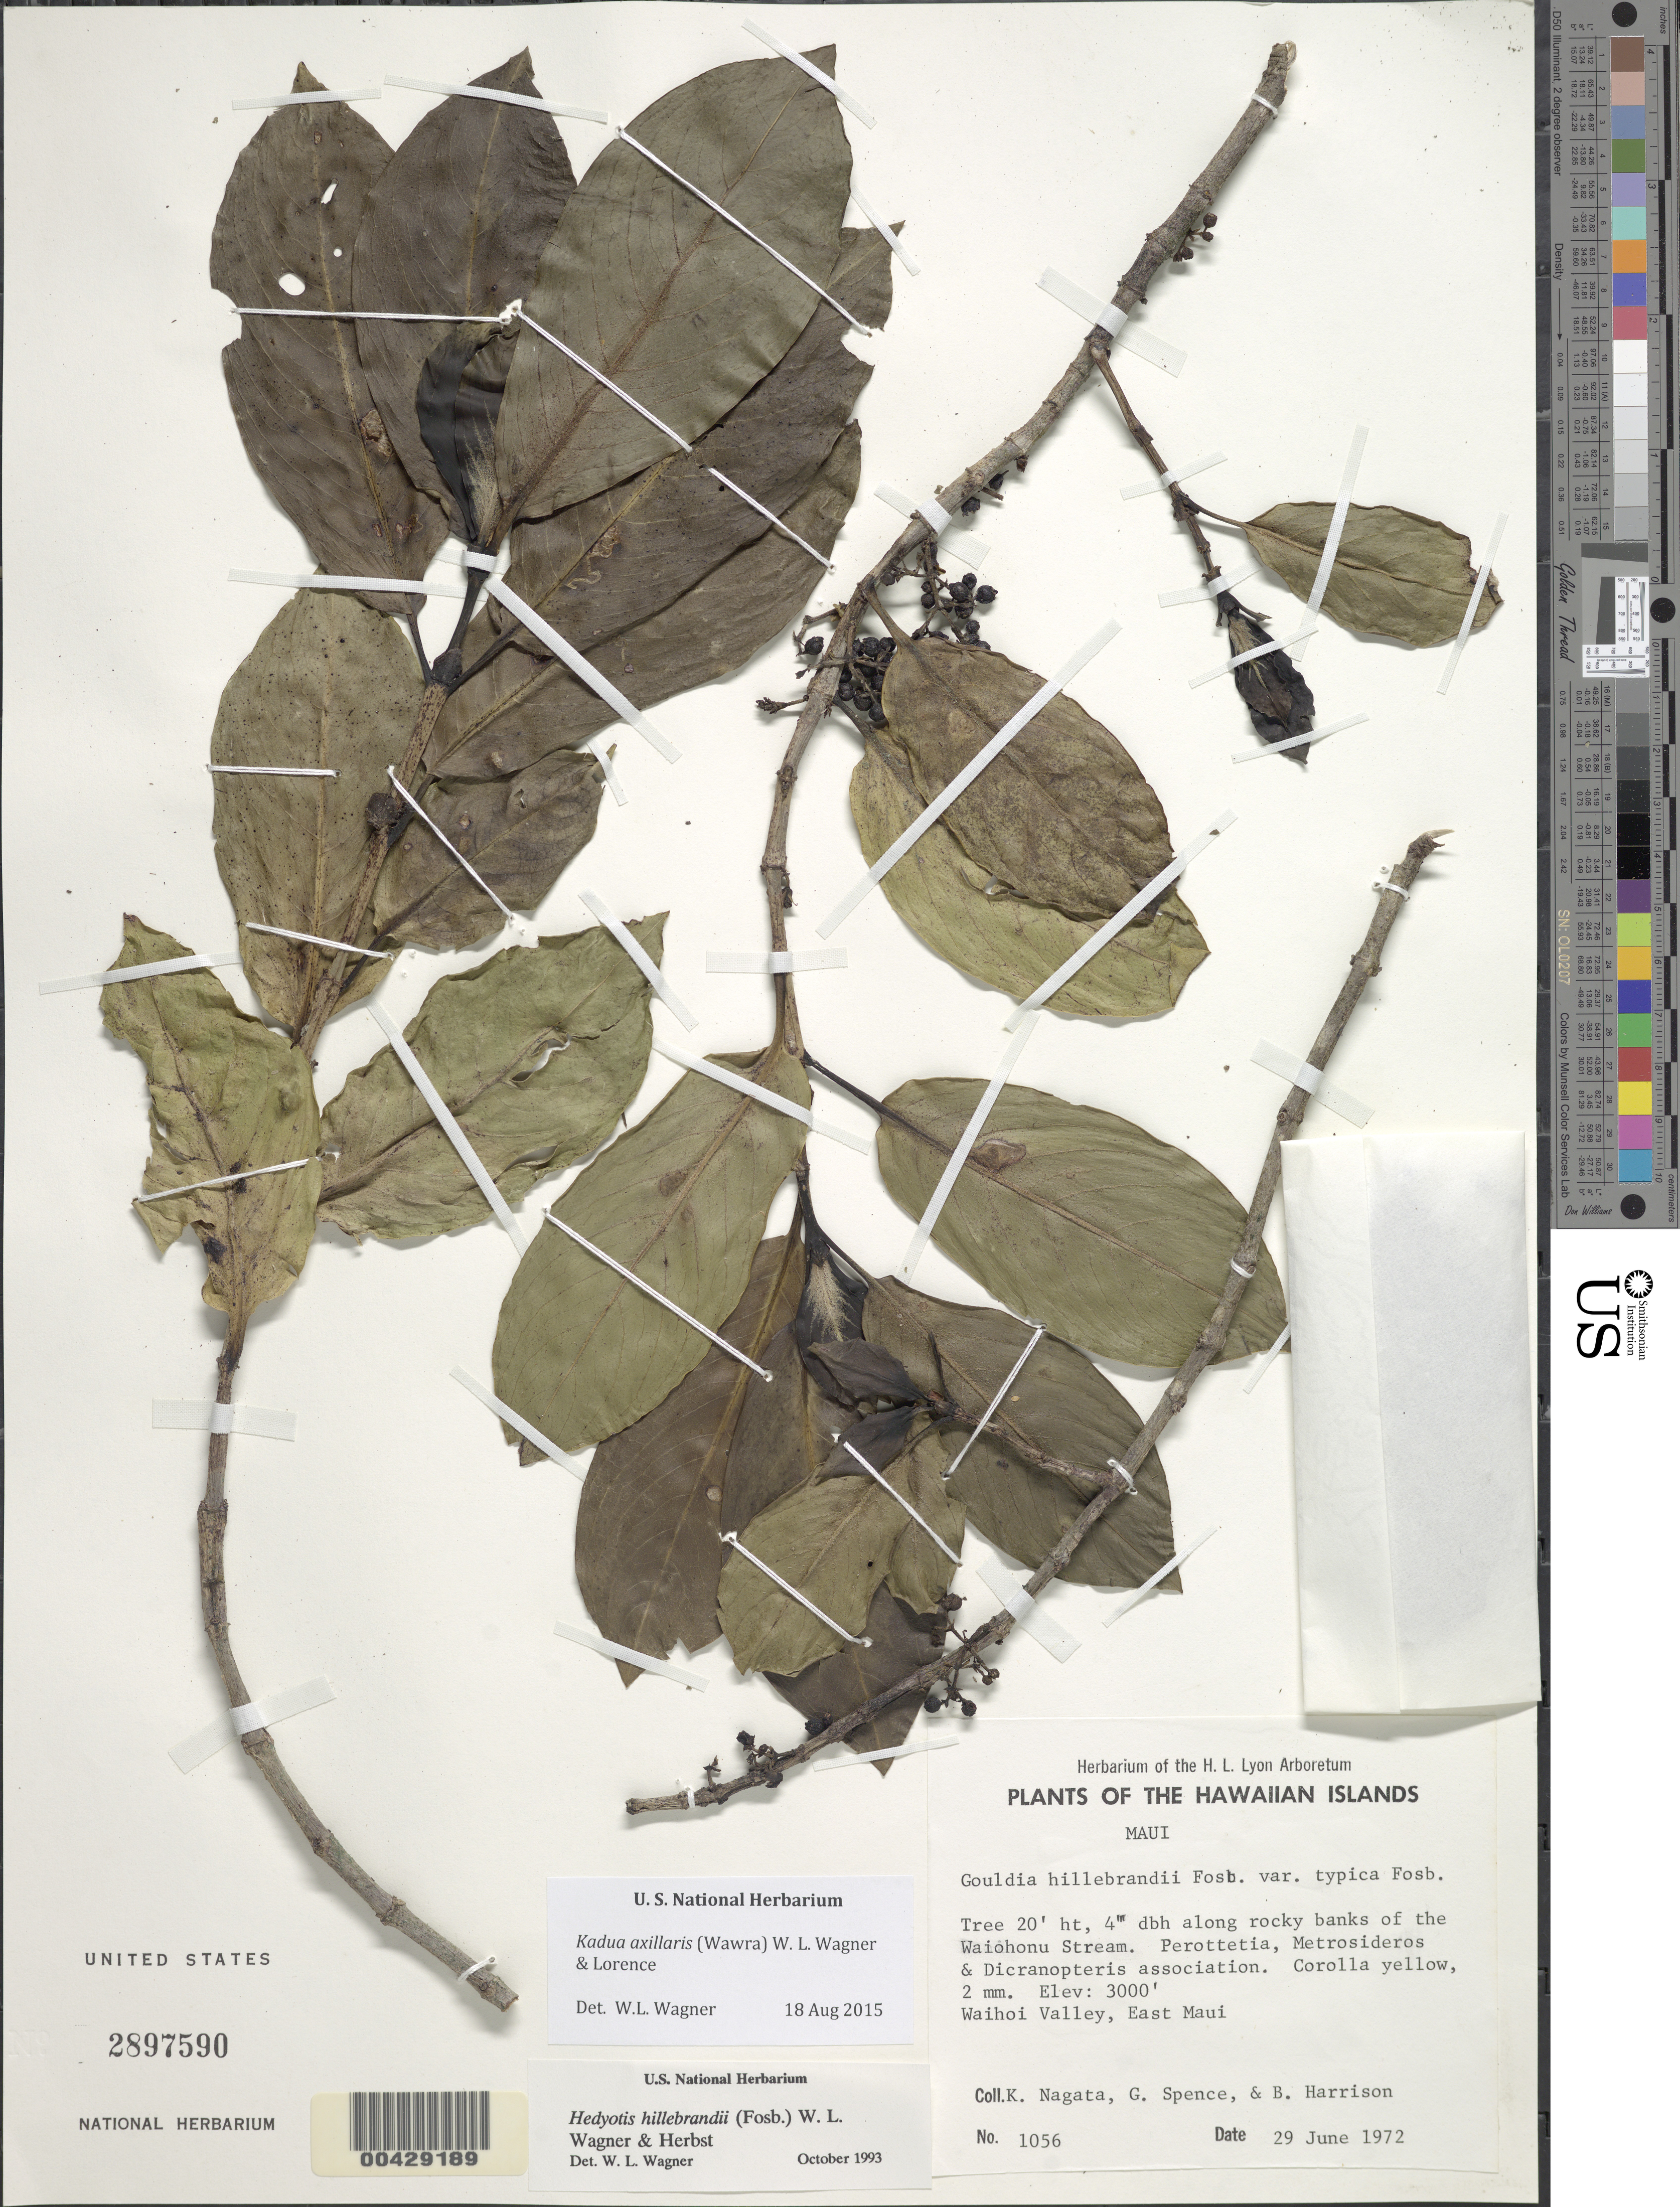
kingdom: Plantae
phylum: Tracheophyta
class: Magnoliopsida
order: Gentianales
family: Rubiaceae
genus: Kadua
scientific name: Kadua axillaris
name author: (Wawra) W.L. Wagner & Lorence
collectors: K. Nagata, G. Spence & B. Harrison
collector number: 1056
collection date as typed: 29 Jun 1972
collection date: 1972-06-29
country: United States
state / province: Hawaii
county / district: Maui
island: Maui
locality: Waihoi Valley, along banks of Waiohonu Stream, E Maui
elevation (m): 914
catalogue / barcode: US 2897590